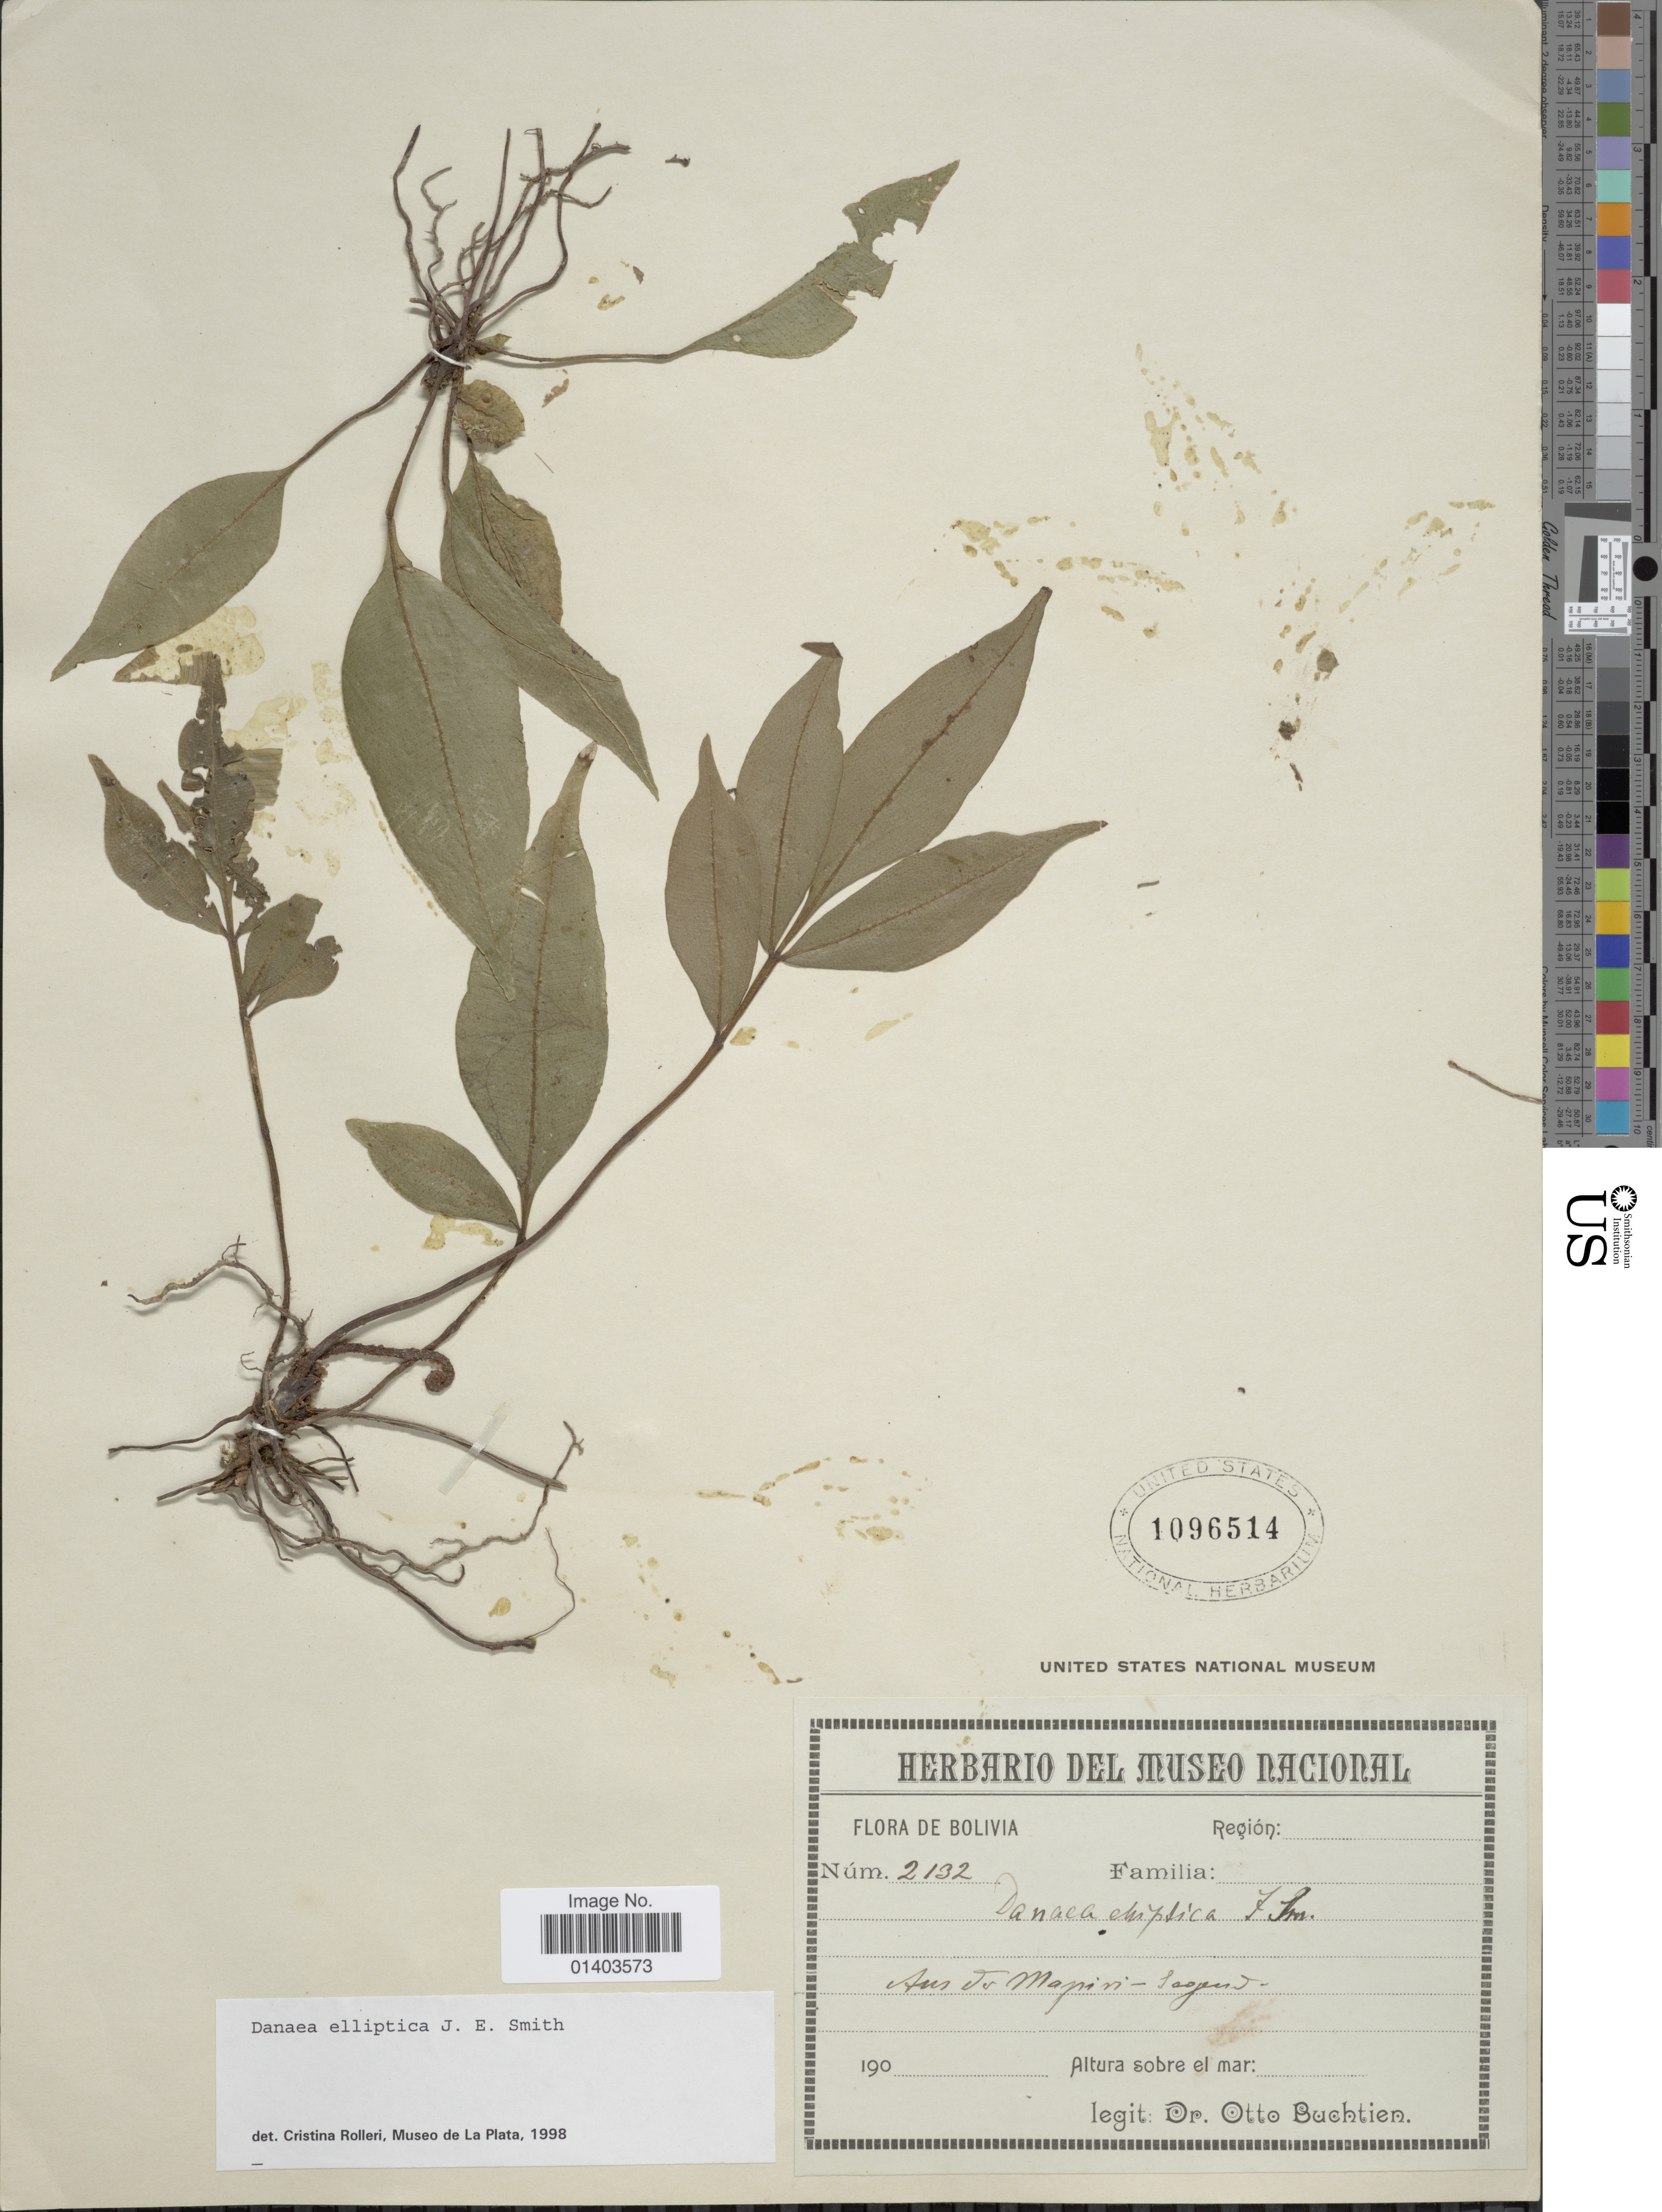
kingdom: Plantae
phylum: Tracheophyta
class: Polypodiopsida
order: Marattiales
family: Marattiaceae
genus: Danaea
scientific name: Danaea elliptica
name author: Sm.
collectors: O. Buchtien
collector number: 2132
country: Bolivia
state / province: La Páz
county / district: Larecaja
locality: Mapiri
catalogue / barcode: US 1096514